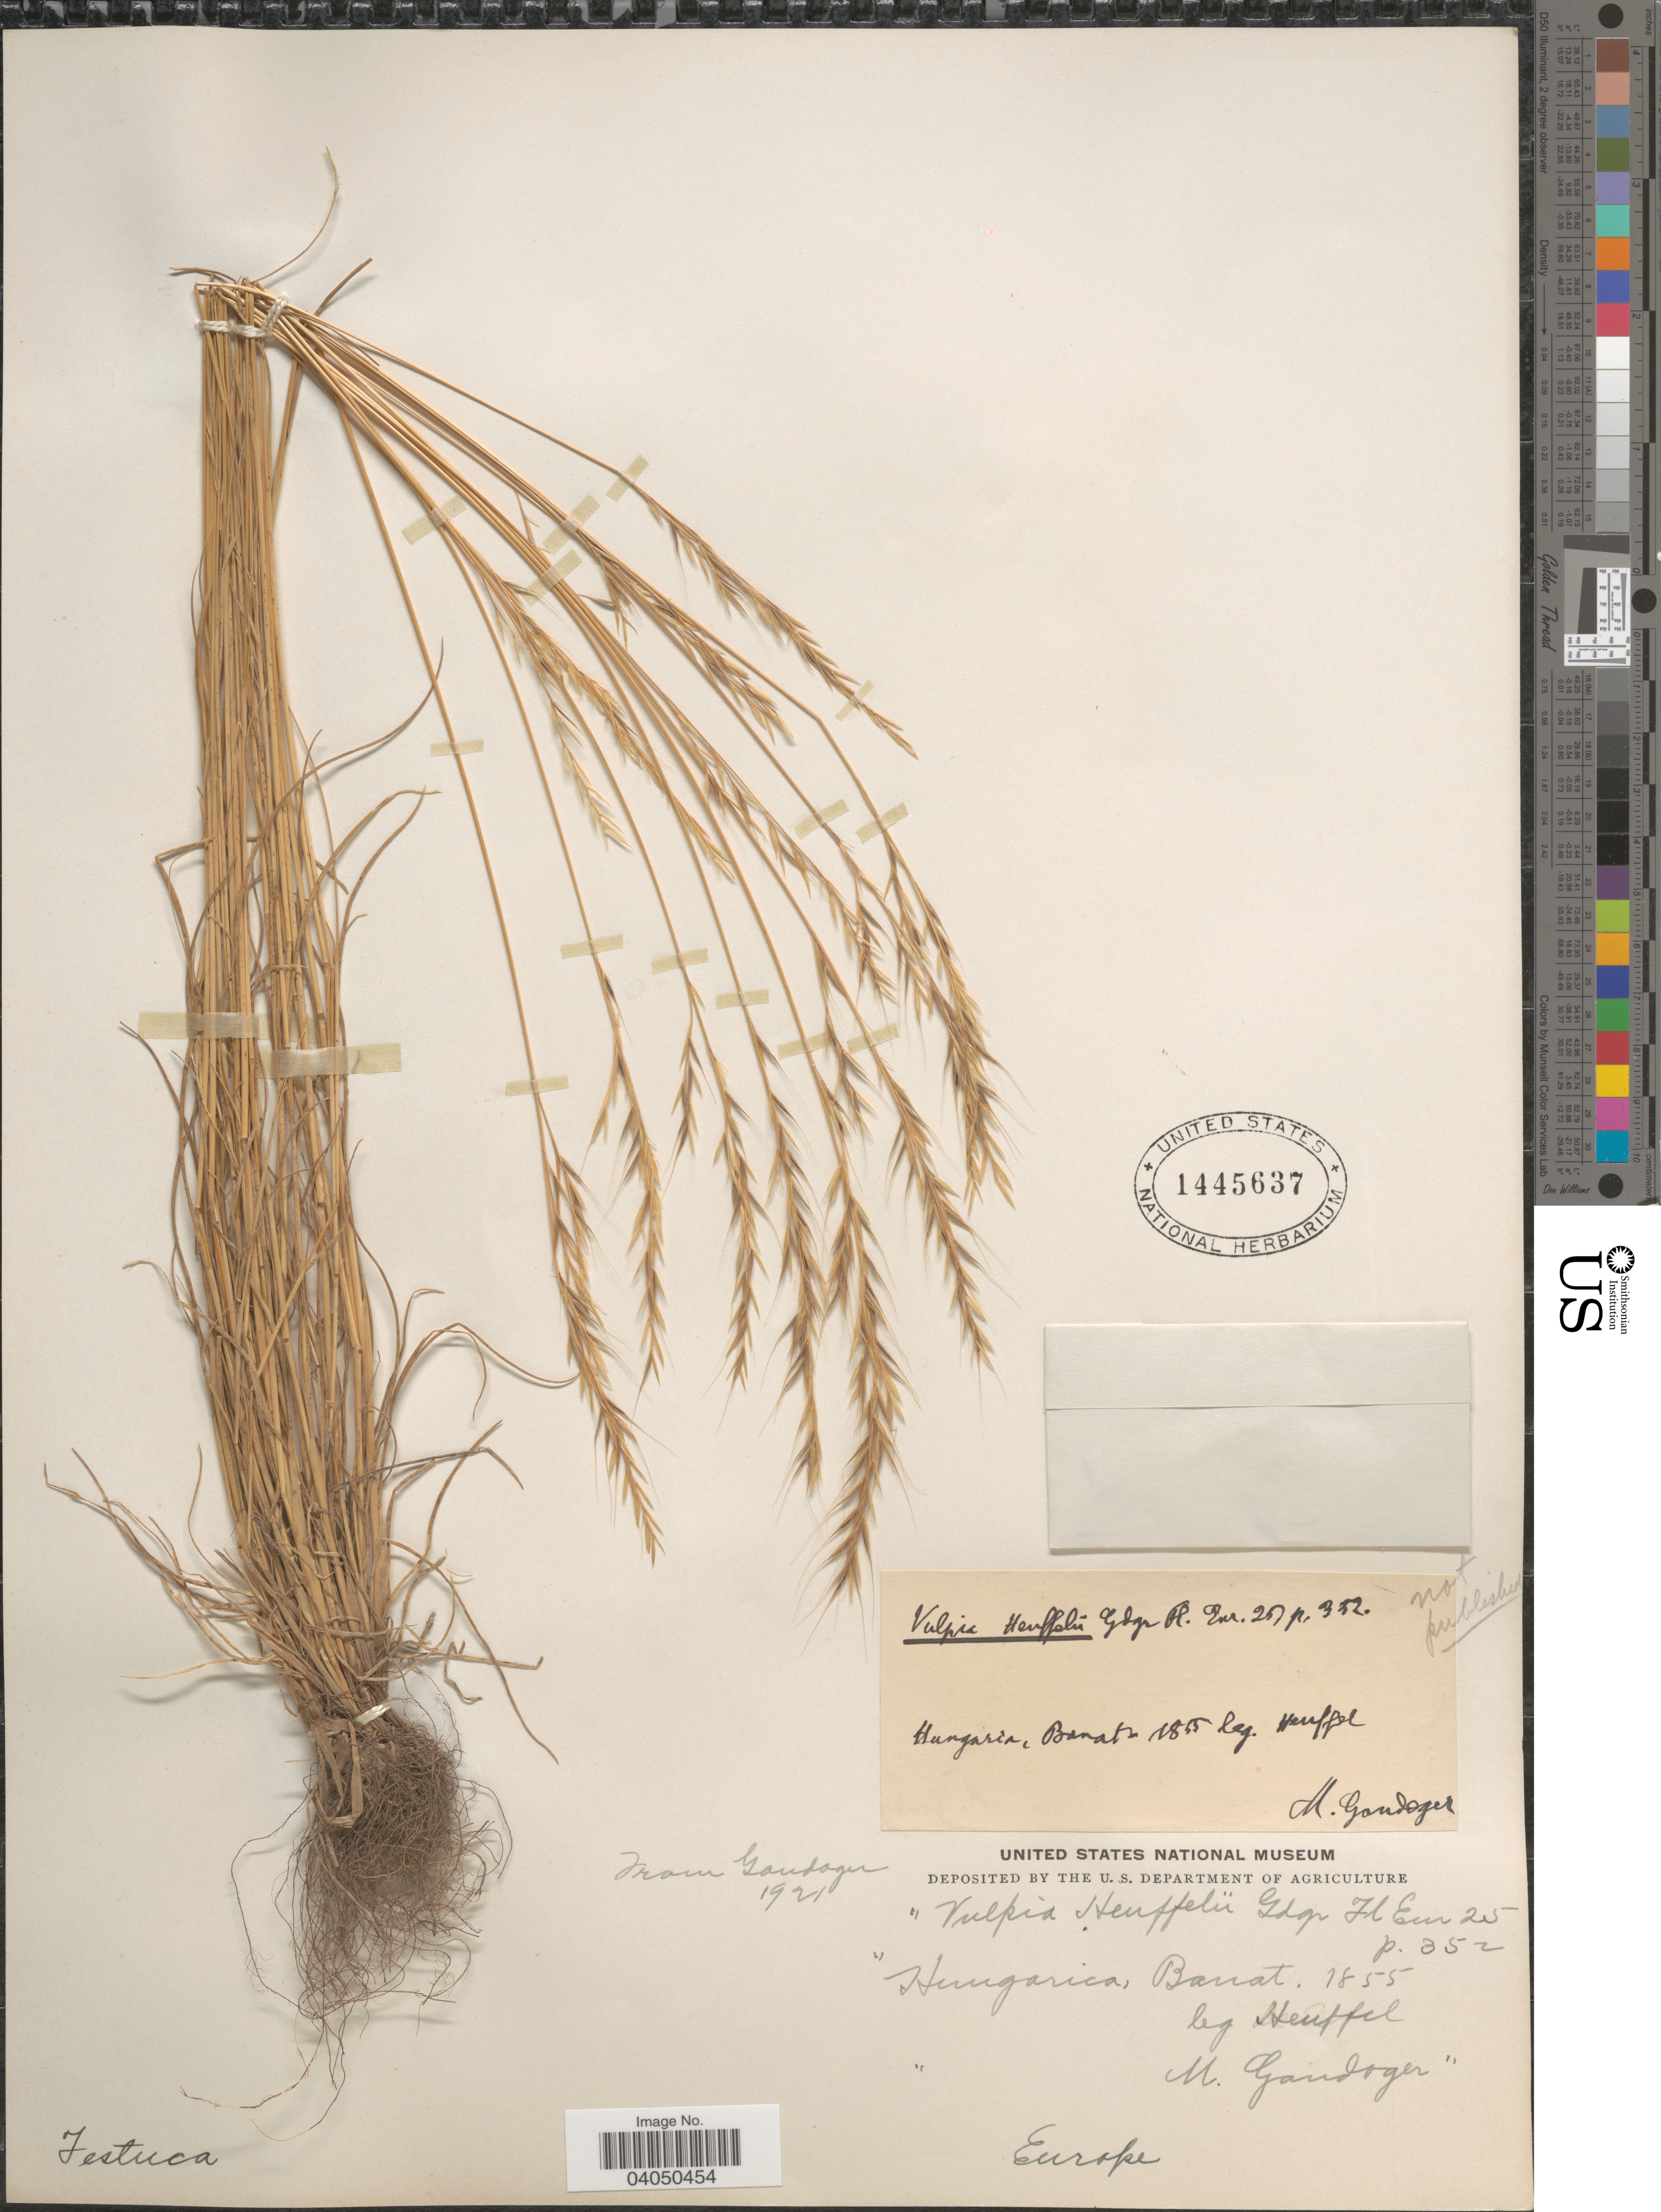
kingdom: Plantae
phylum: Tracheophyta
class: Liliopsida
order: Poales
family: Poaceae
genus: Festuca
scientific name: Festuca sp.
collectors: Heuffel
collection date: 1855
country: Hungary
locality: Hungarica, Banat.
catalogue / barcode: US 1445637